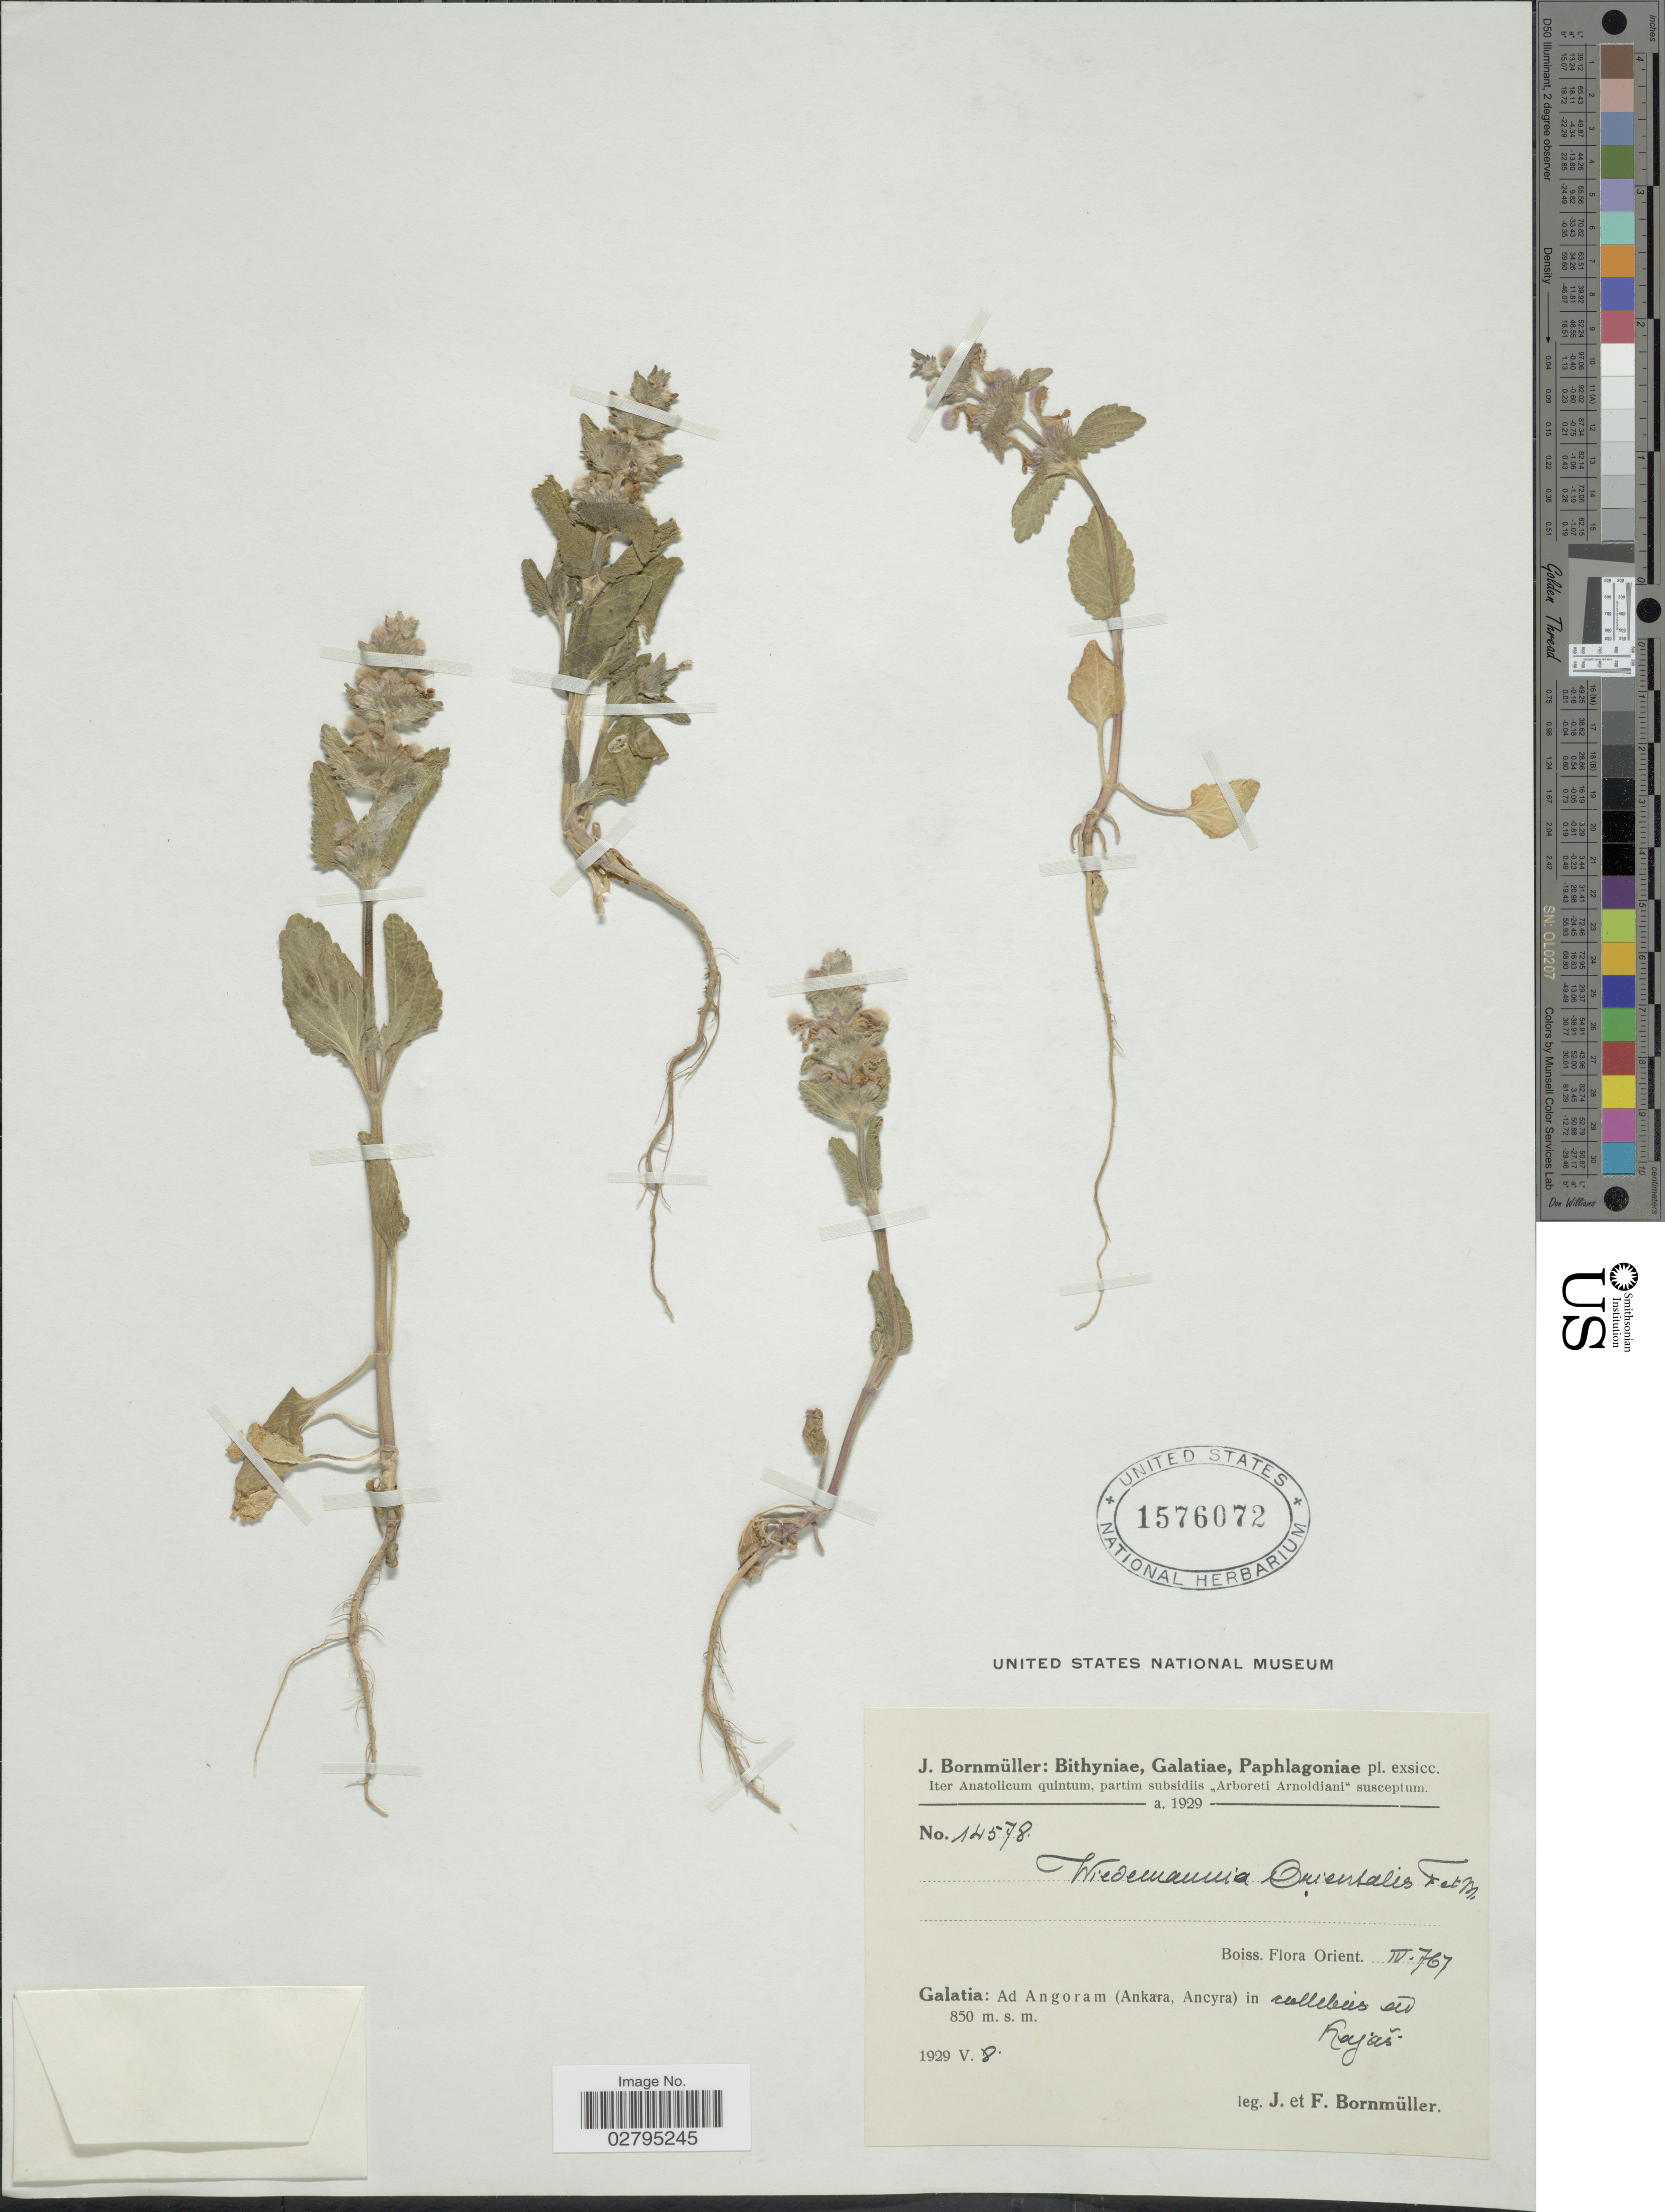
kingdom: Plantae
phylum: Tracheophyta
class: Magnoliopsida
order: Lamiales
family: Lamiaceae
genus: Lamium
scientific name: Lamium orientale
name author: (Fisch. & C.A. Mey.) E.H.L. Krause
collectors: J. Bornmüller & F. Bornmüller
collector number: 14578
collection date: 1929-05-08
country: Turkey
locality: Bithyniae, Galatiae, Paphlagoniae, Galatia: Ad Angoram (Ankara, Ancyra) in collibus ad Kajas.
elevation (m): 850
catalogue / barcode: US 1576072